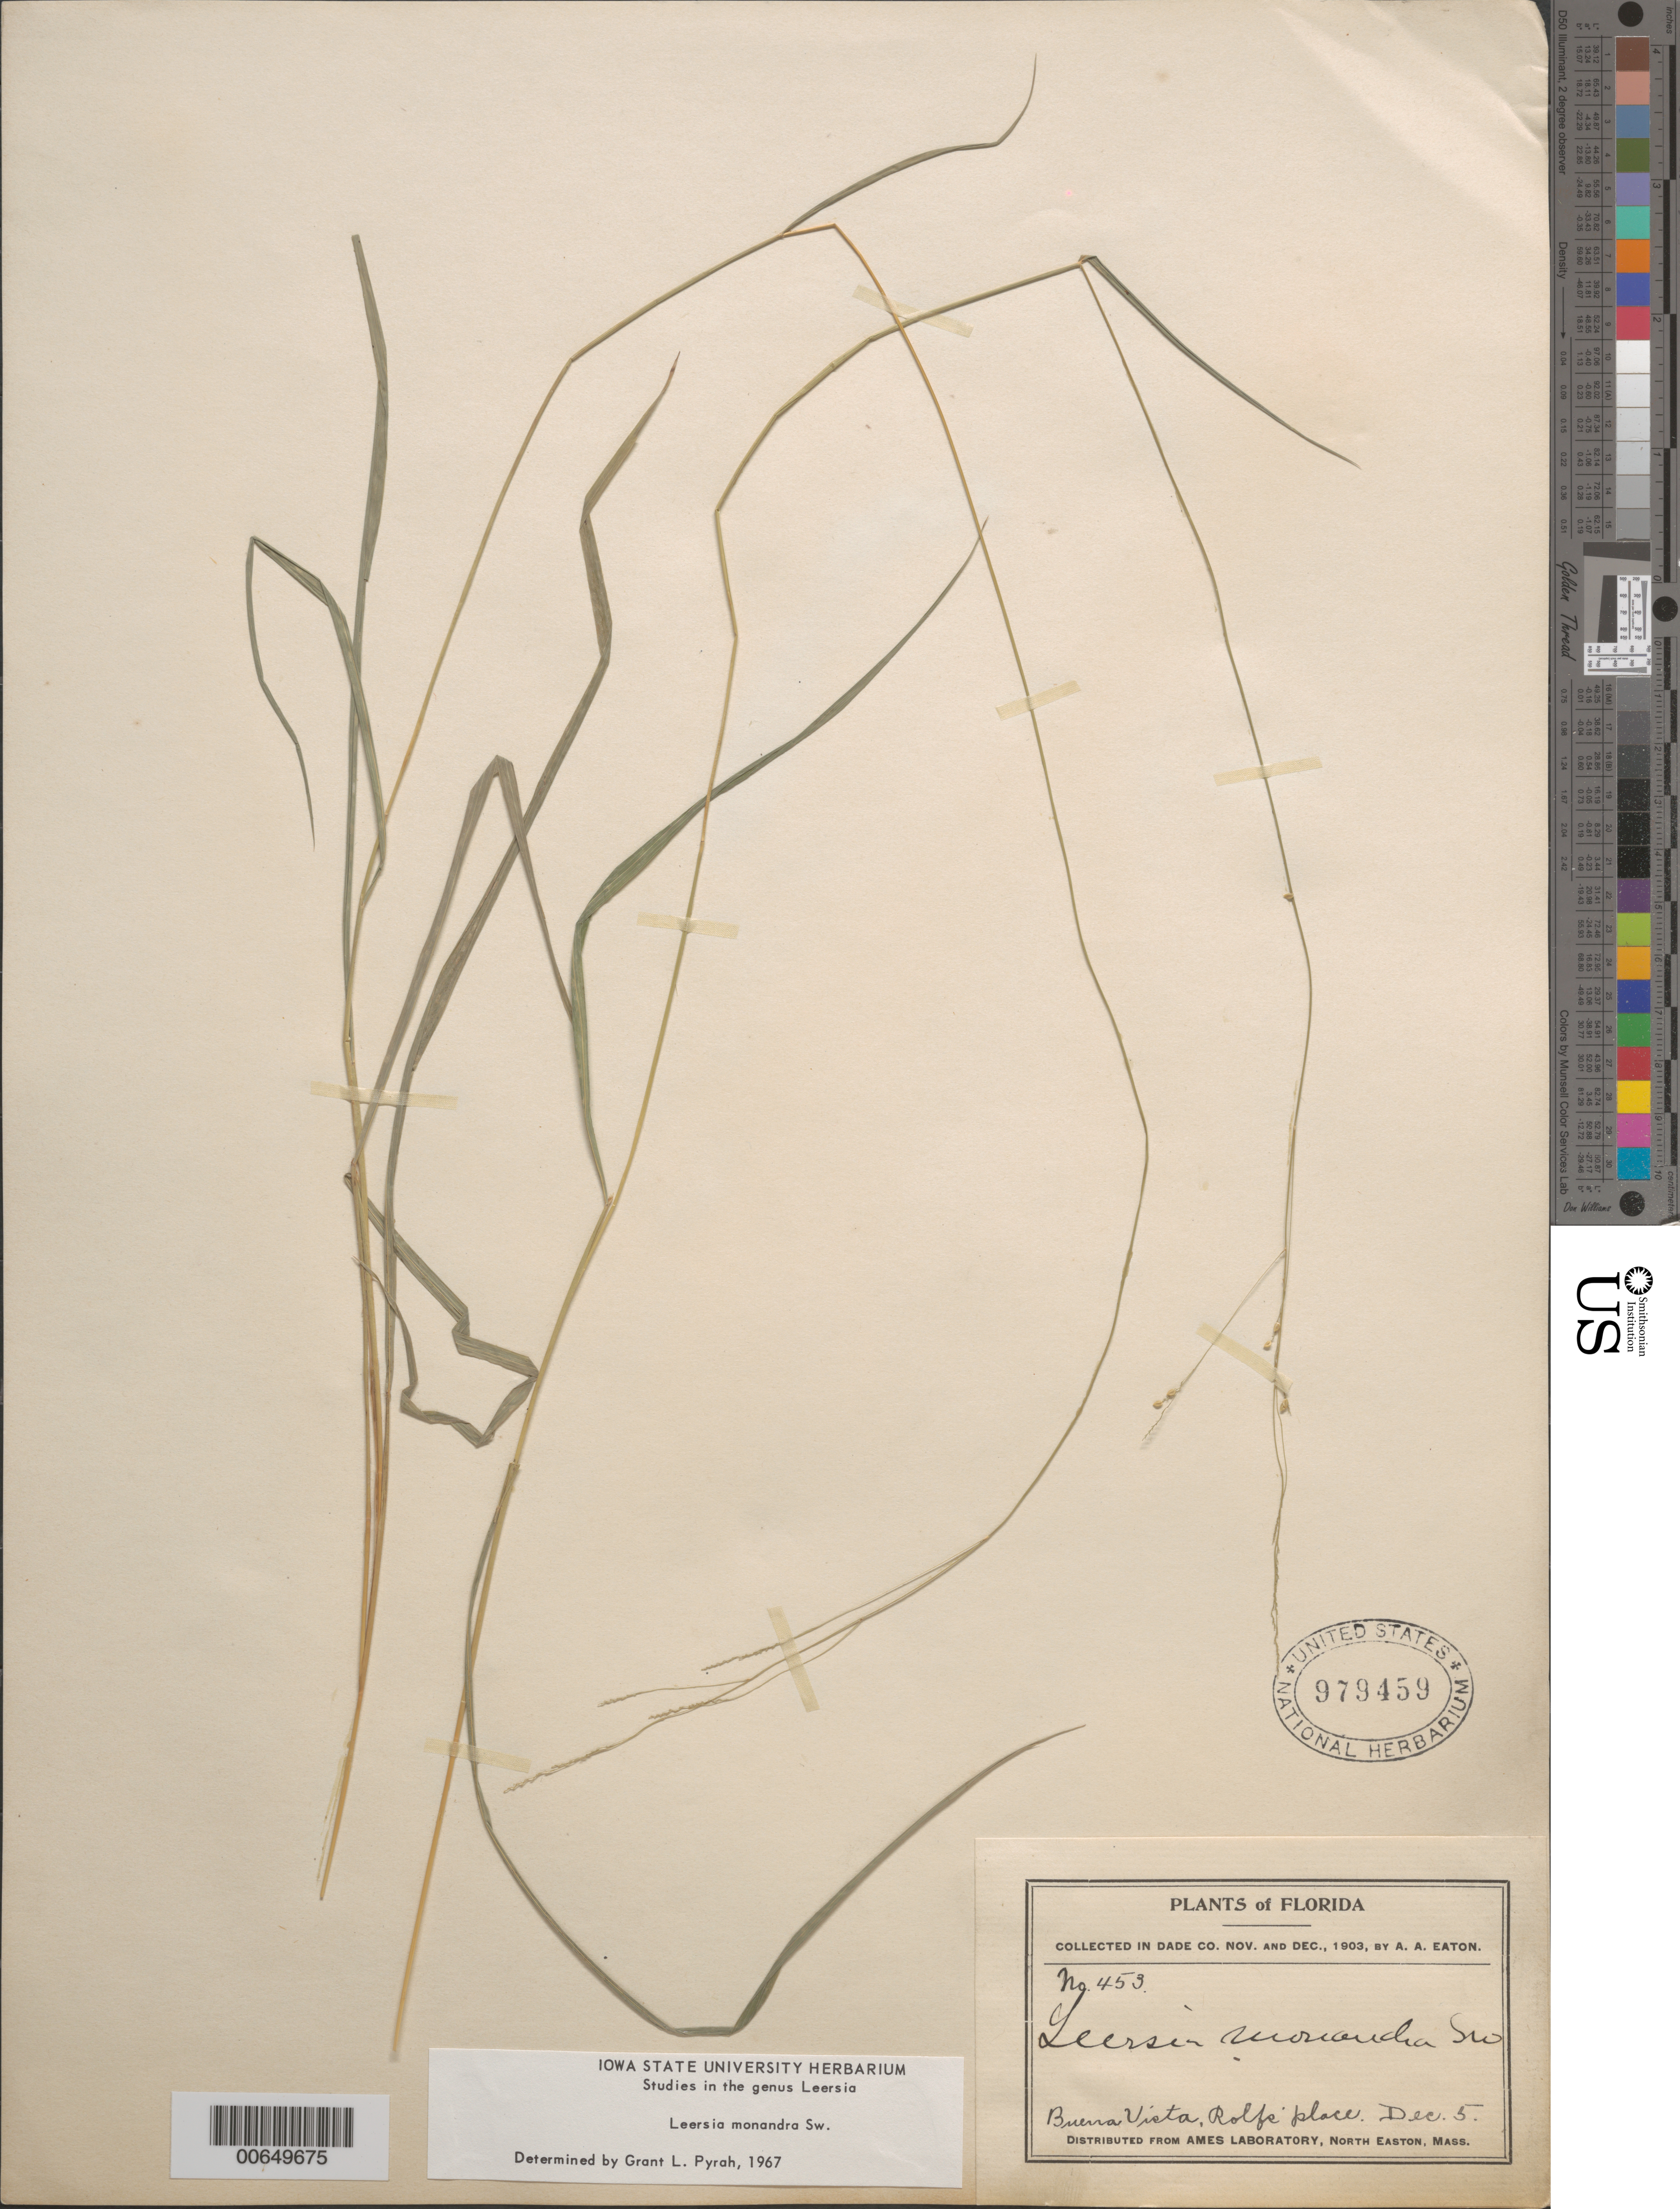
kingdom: Plantae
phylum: Tracheophyta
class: Liliopsida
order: Poales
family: Poaceae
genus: Leersia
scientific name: Leersia monandra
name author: Sw.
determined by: Pyrah, G. L.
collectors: A. A. Eaton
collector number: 453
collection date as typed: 12 May 1903 or 05 Dec 1913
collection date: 1903-05-12 or 1913-12-05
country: United States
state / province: Florida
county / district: Dade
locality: Buena Vista, Rolf's Place.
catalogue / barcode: US 979459